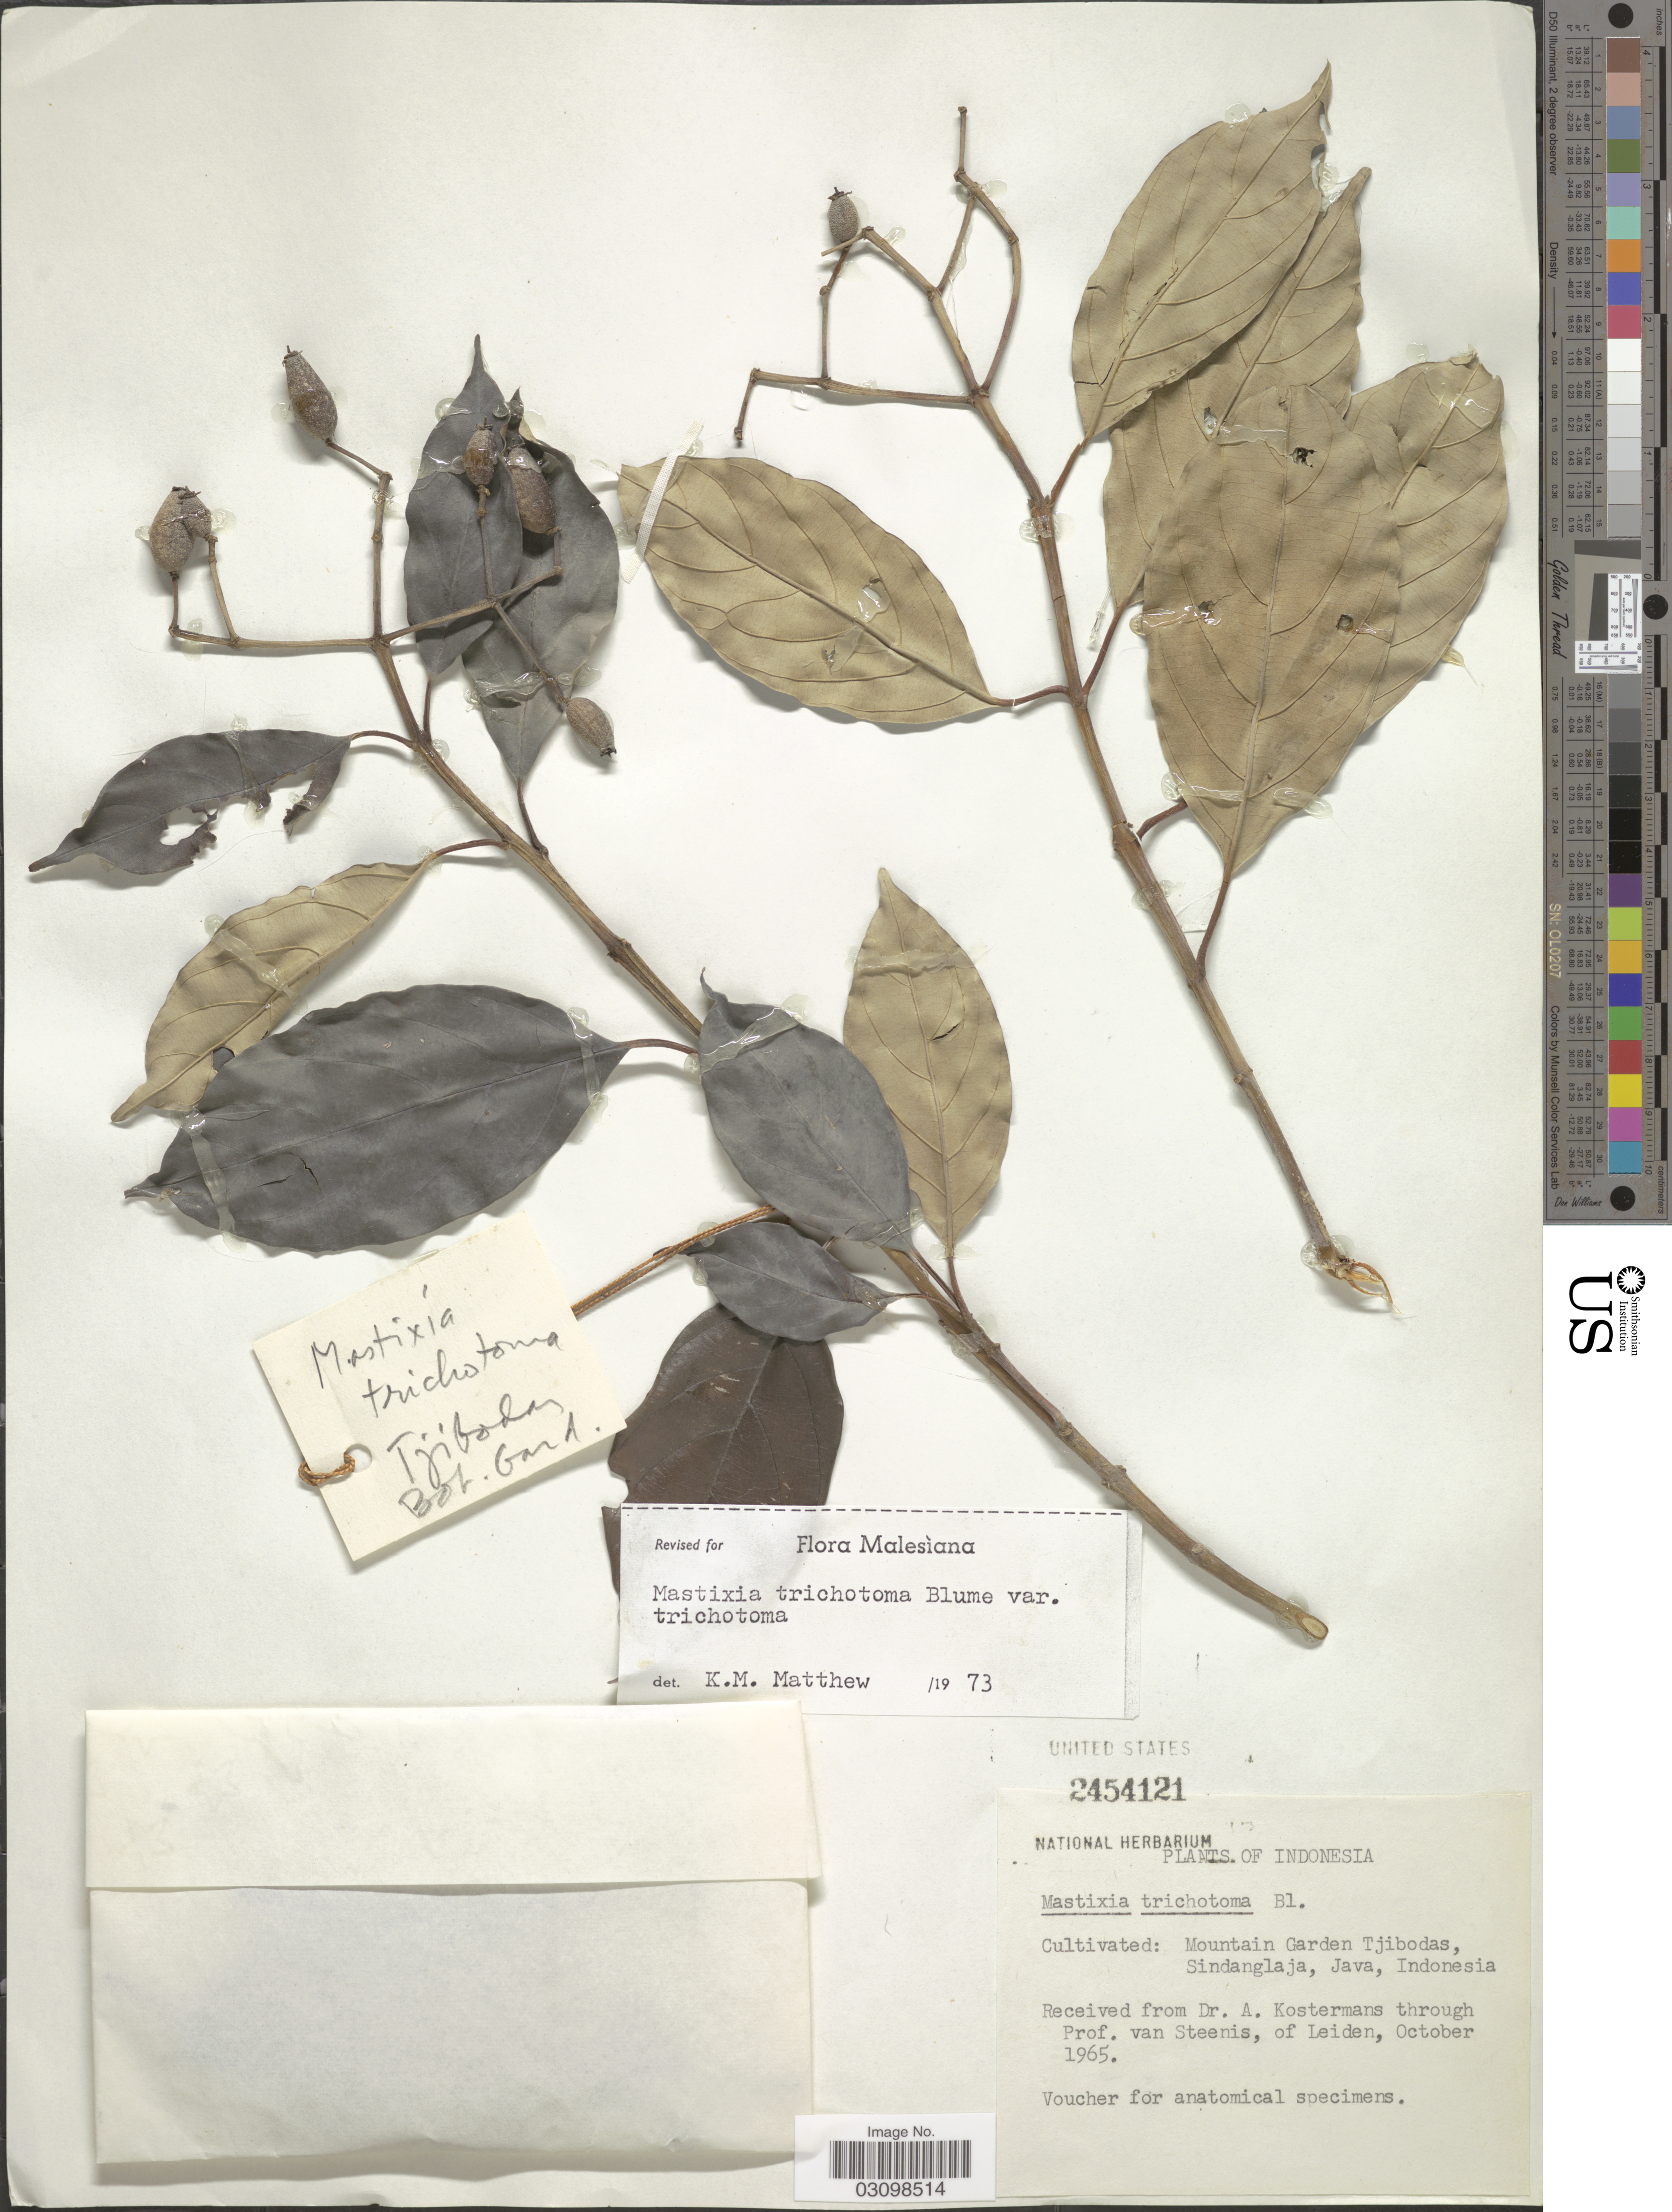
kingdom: Plantae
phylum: Tracheophyta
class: Magnoliopsida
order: Cornales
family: Nyssaceae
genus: Mastixia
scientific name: Mastixia trichotoma subsp. trichotoma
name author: Blume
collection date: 1965-10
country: Indonesia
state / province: Java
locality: Mountain Garden Tjibodas, Sindanglaja.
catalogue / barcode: US 2454121